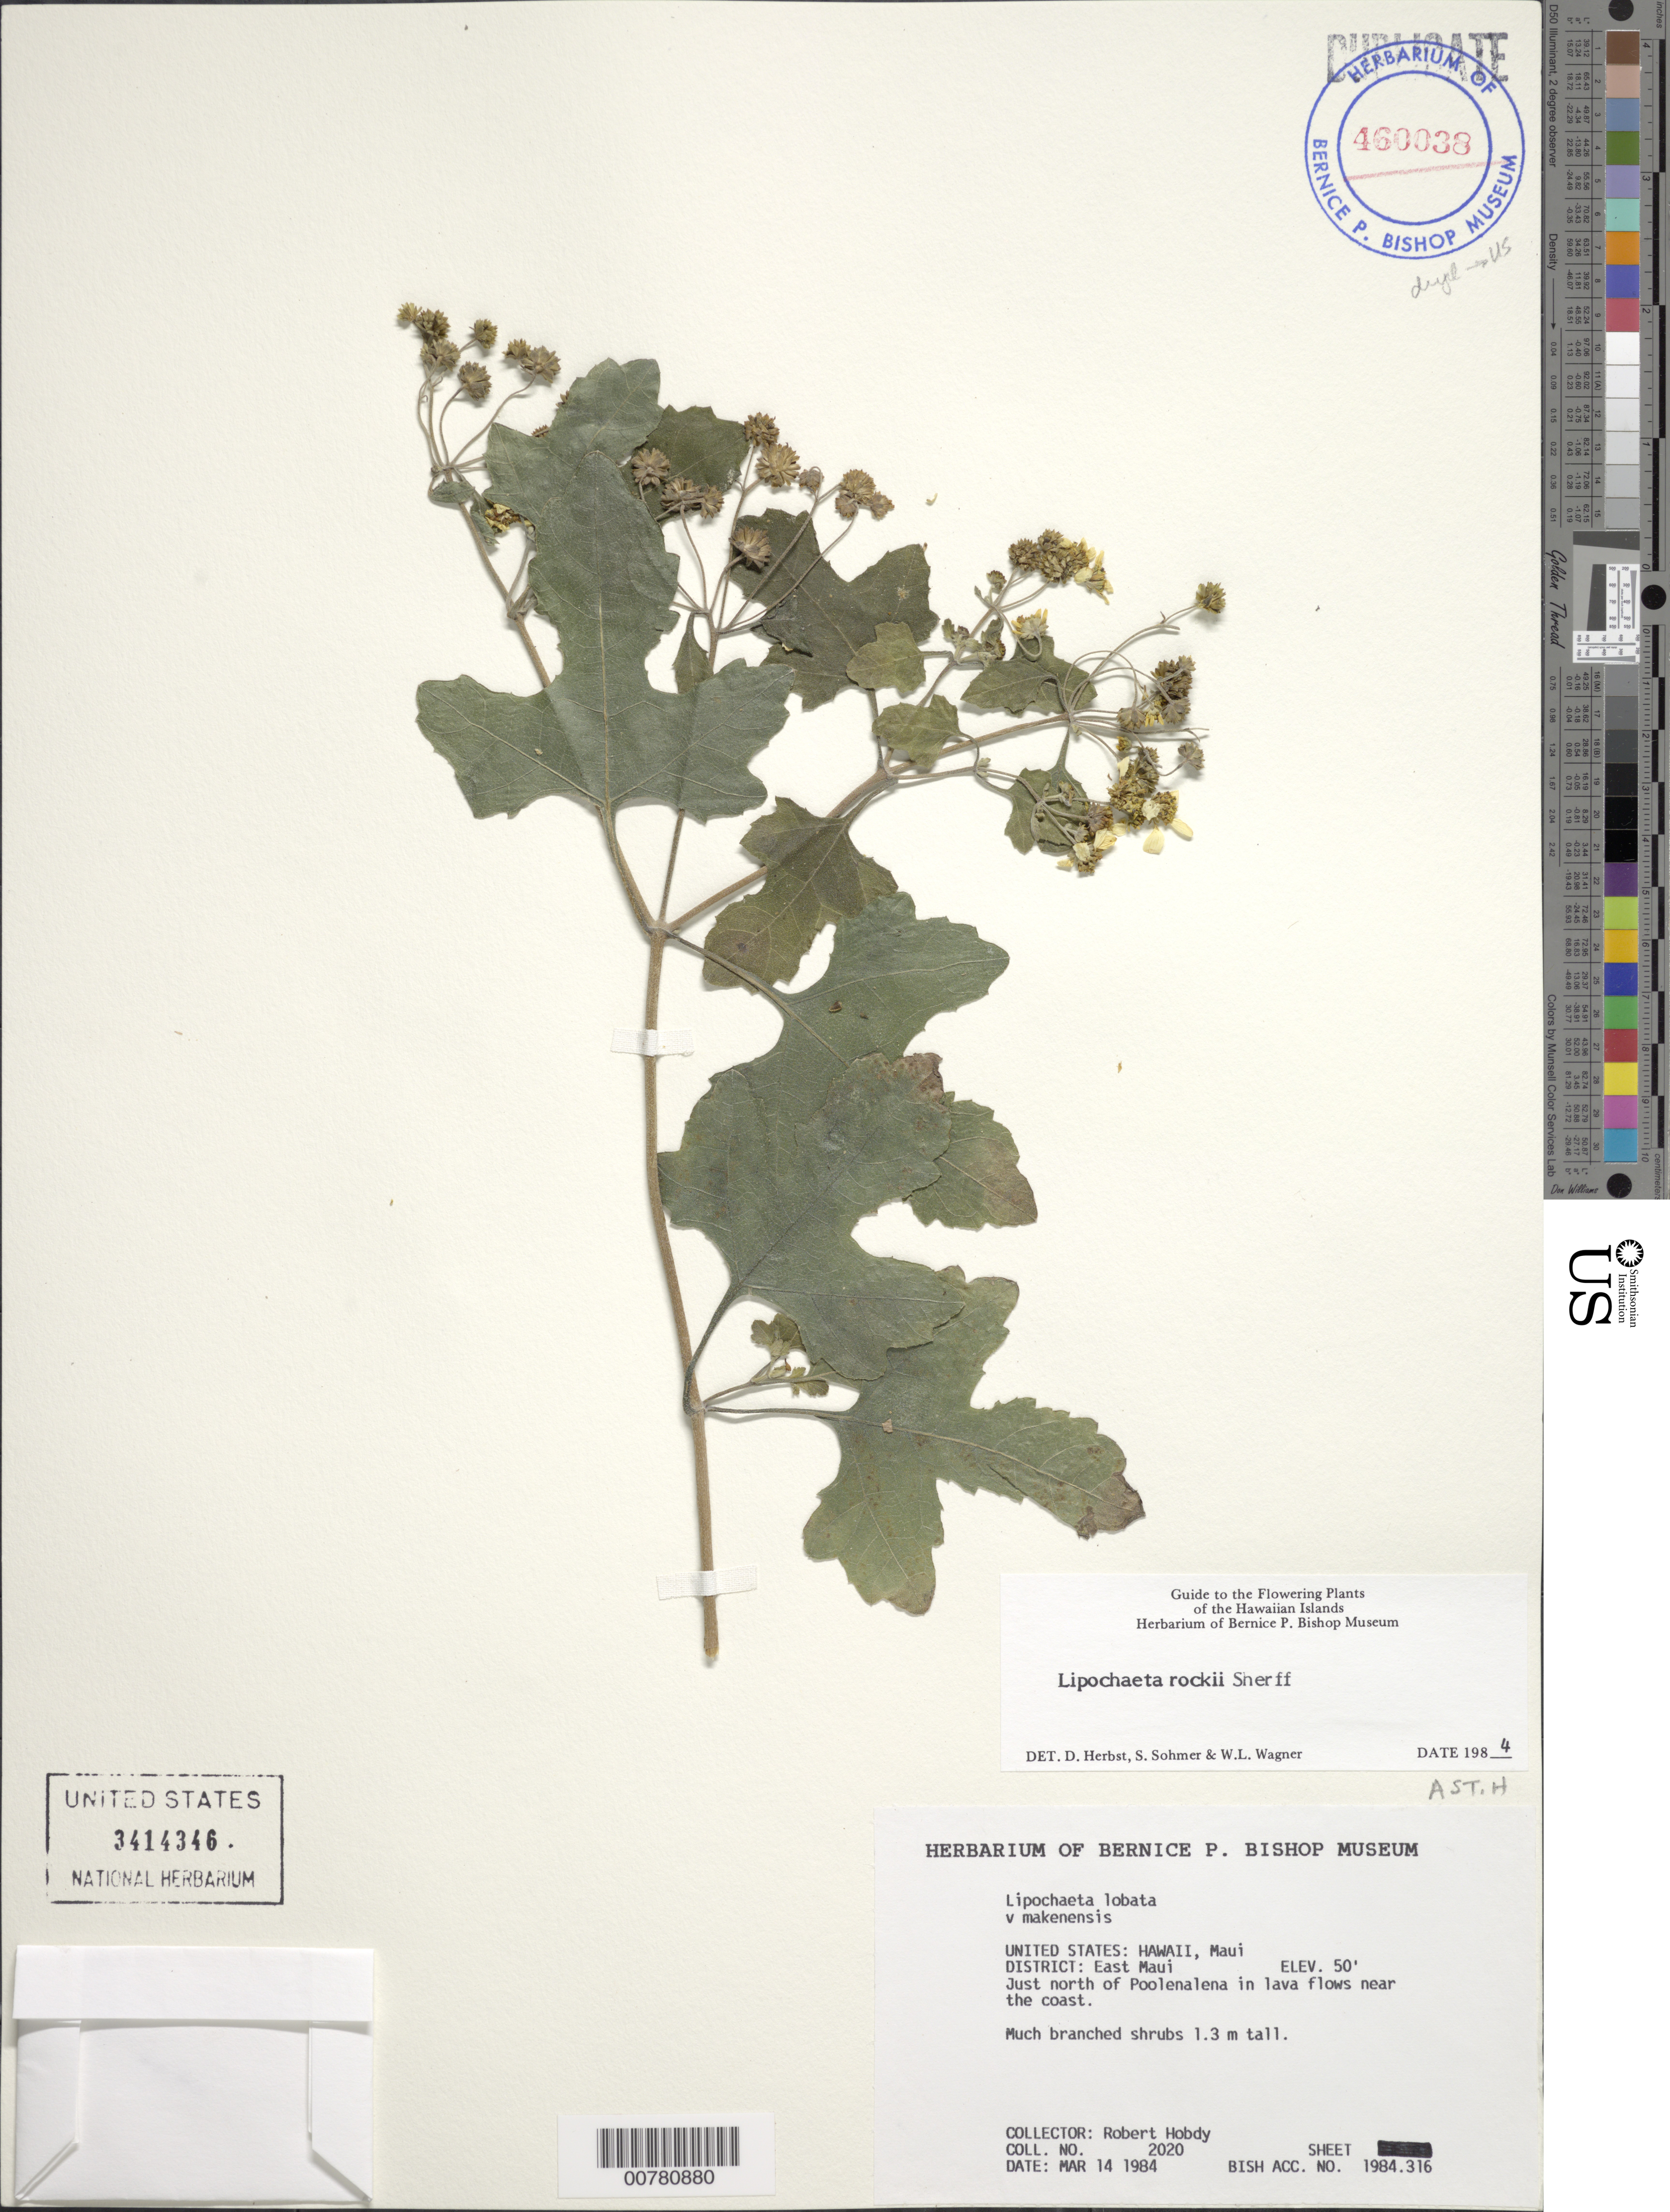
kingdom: Plantae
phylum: Tracheophyta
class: Magnoliopsida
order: Asterales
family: Asteraceae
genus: Lipochaeta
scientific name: Lipochaeta rockii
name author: Sherff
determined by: Wagner, W. L.; Herbst, D. R.; Sohmer, S. H.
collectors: R. Hobdy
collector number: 2020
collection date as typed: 14 Mar 1984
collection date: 1984-03-14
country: United States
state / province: Hawaii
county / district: Maui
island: Maui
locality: East Maui; just N of Poolenalena, near the coast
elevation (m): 15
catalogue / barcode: US 3414346